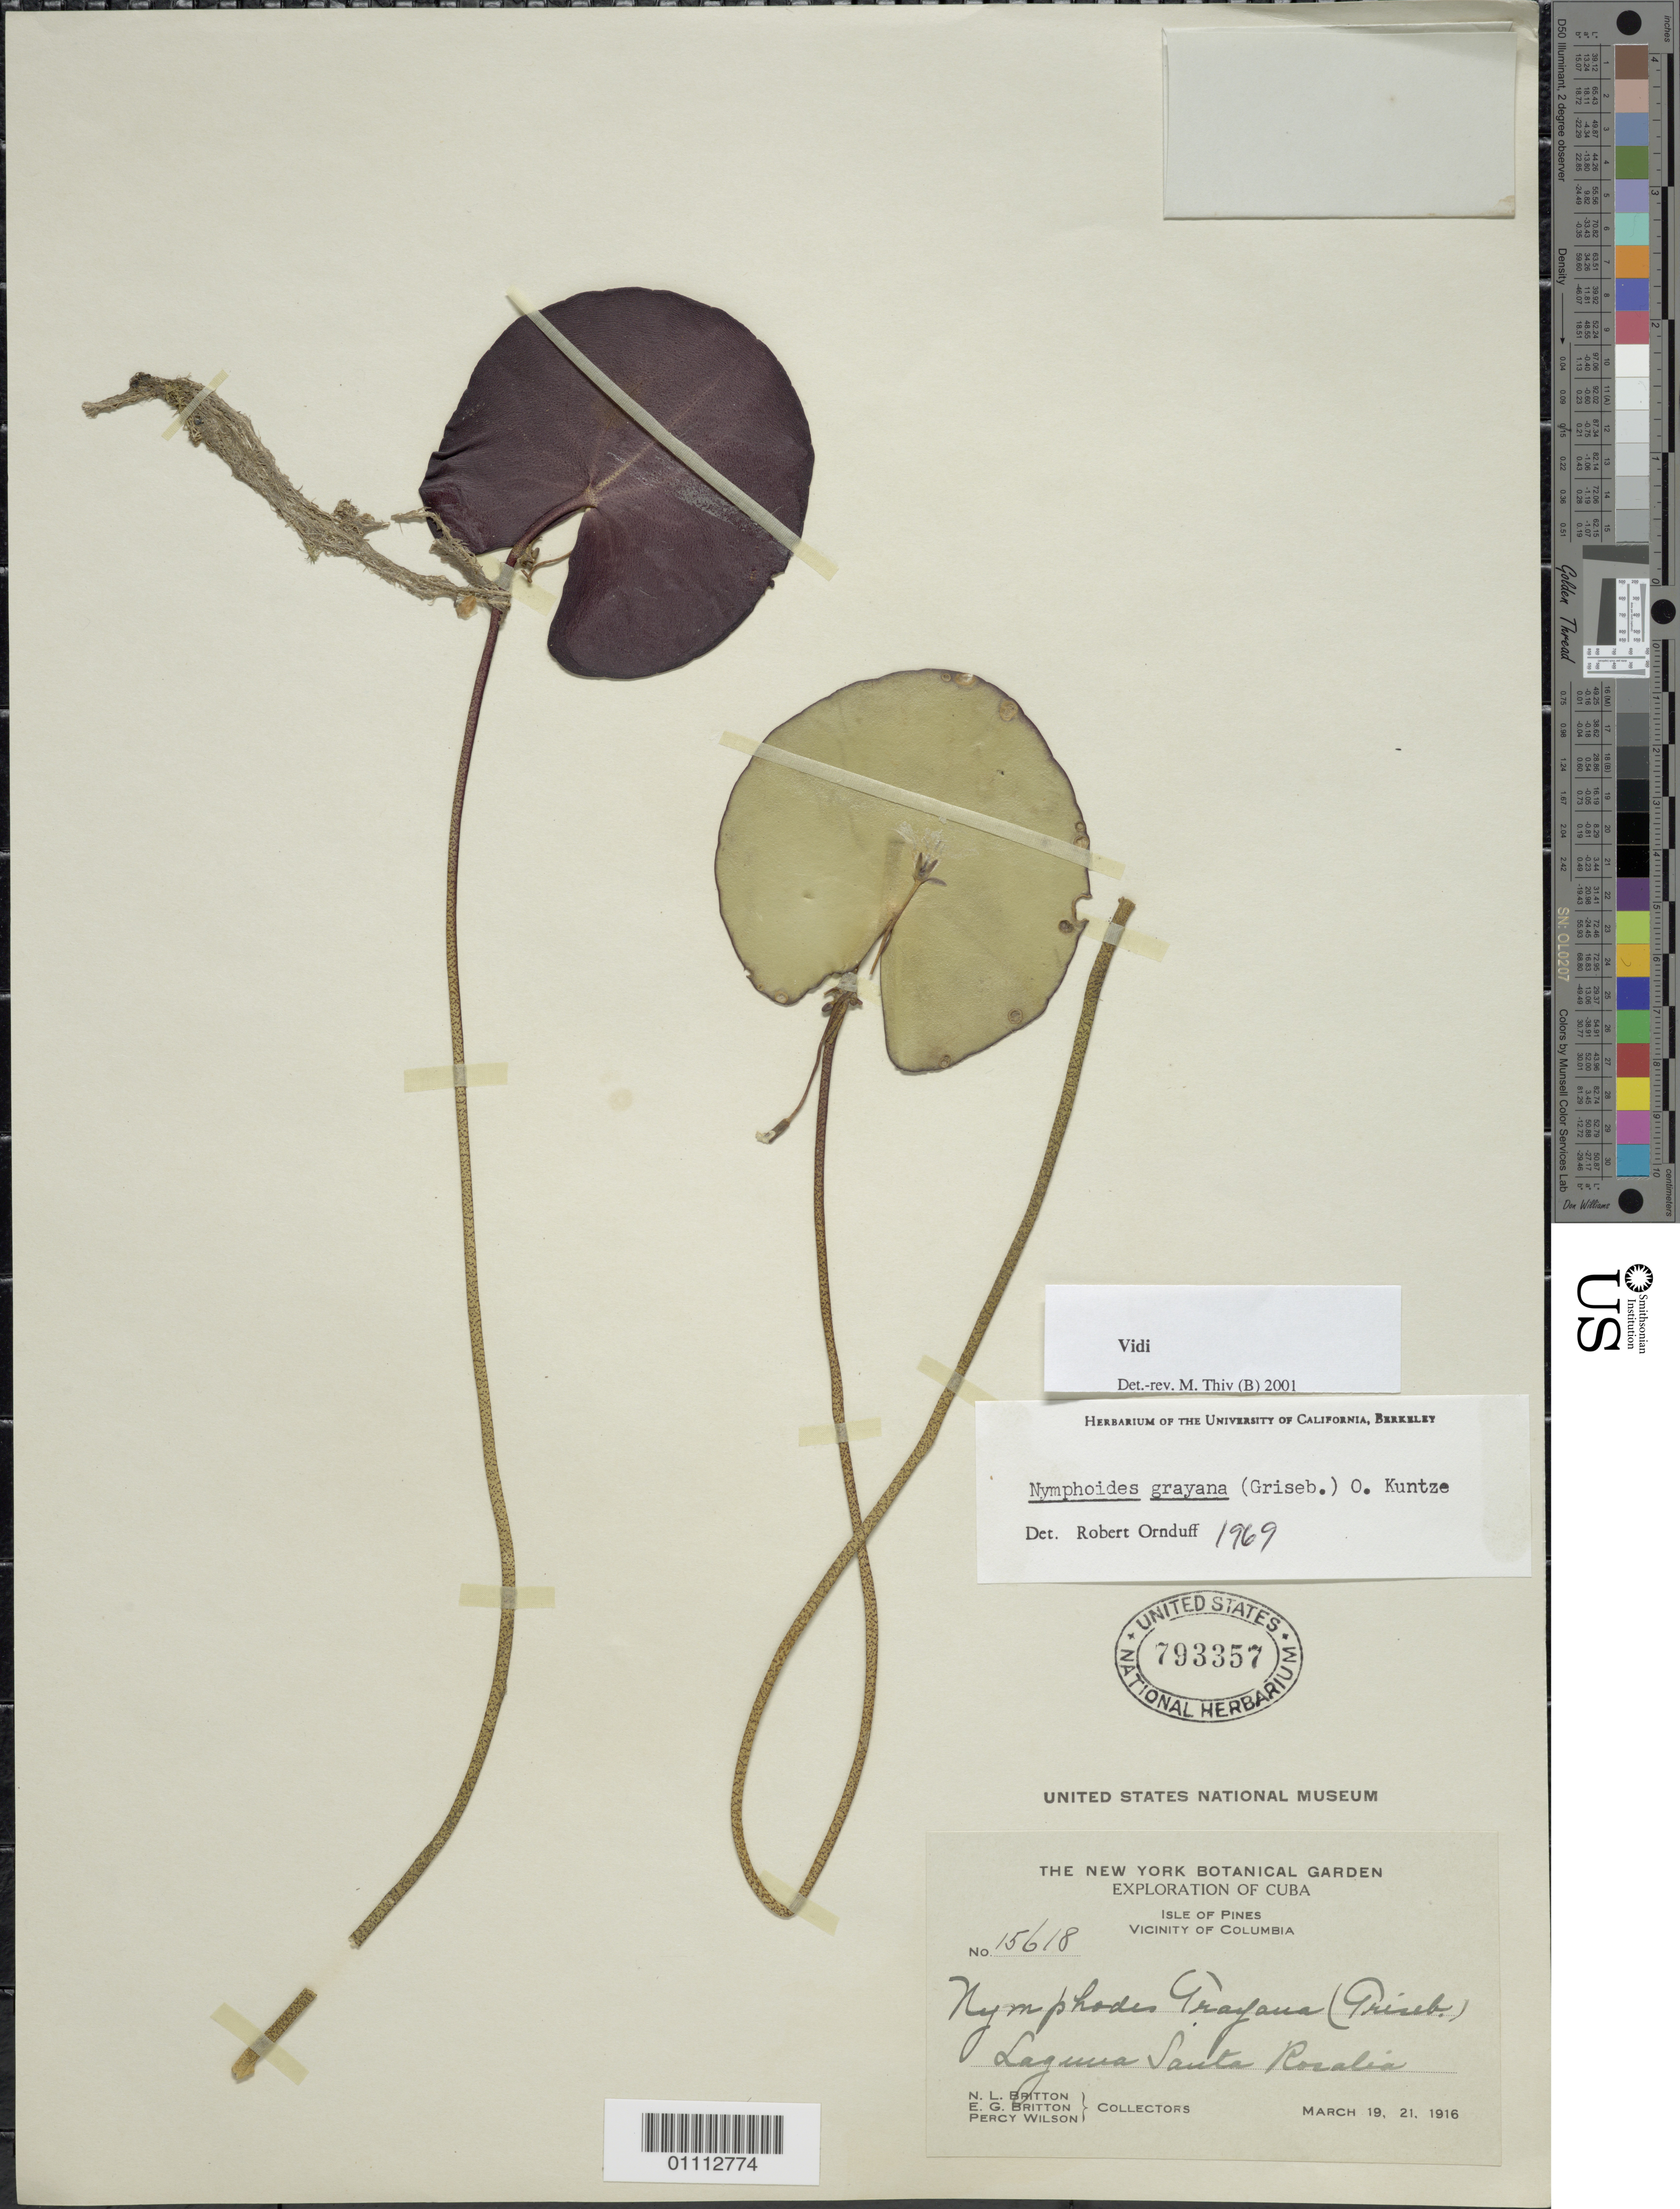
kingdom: Plantae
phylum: Tracheophyta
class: Magnoliopsida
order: Asterales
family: Menyanthaceae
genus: Limnanthemum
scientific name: Limnanthemum grayanum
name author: Griseb.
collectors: N. Britton, E. G. Britton & P. Wilson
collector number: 15618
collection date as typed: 19 Mar 1916 and 21 Mar 1916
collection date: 1916-03-19,1916-03-21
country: Cuba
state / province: Isla de La Juventud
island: Isla de la Juventud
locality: Vicinity of Columbia Laguna Santa Rosalia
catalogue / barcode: US 793357